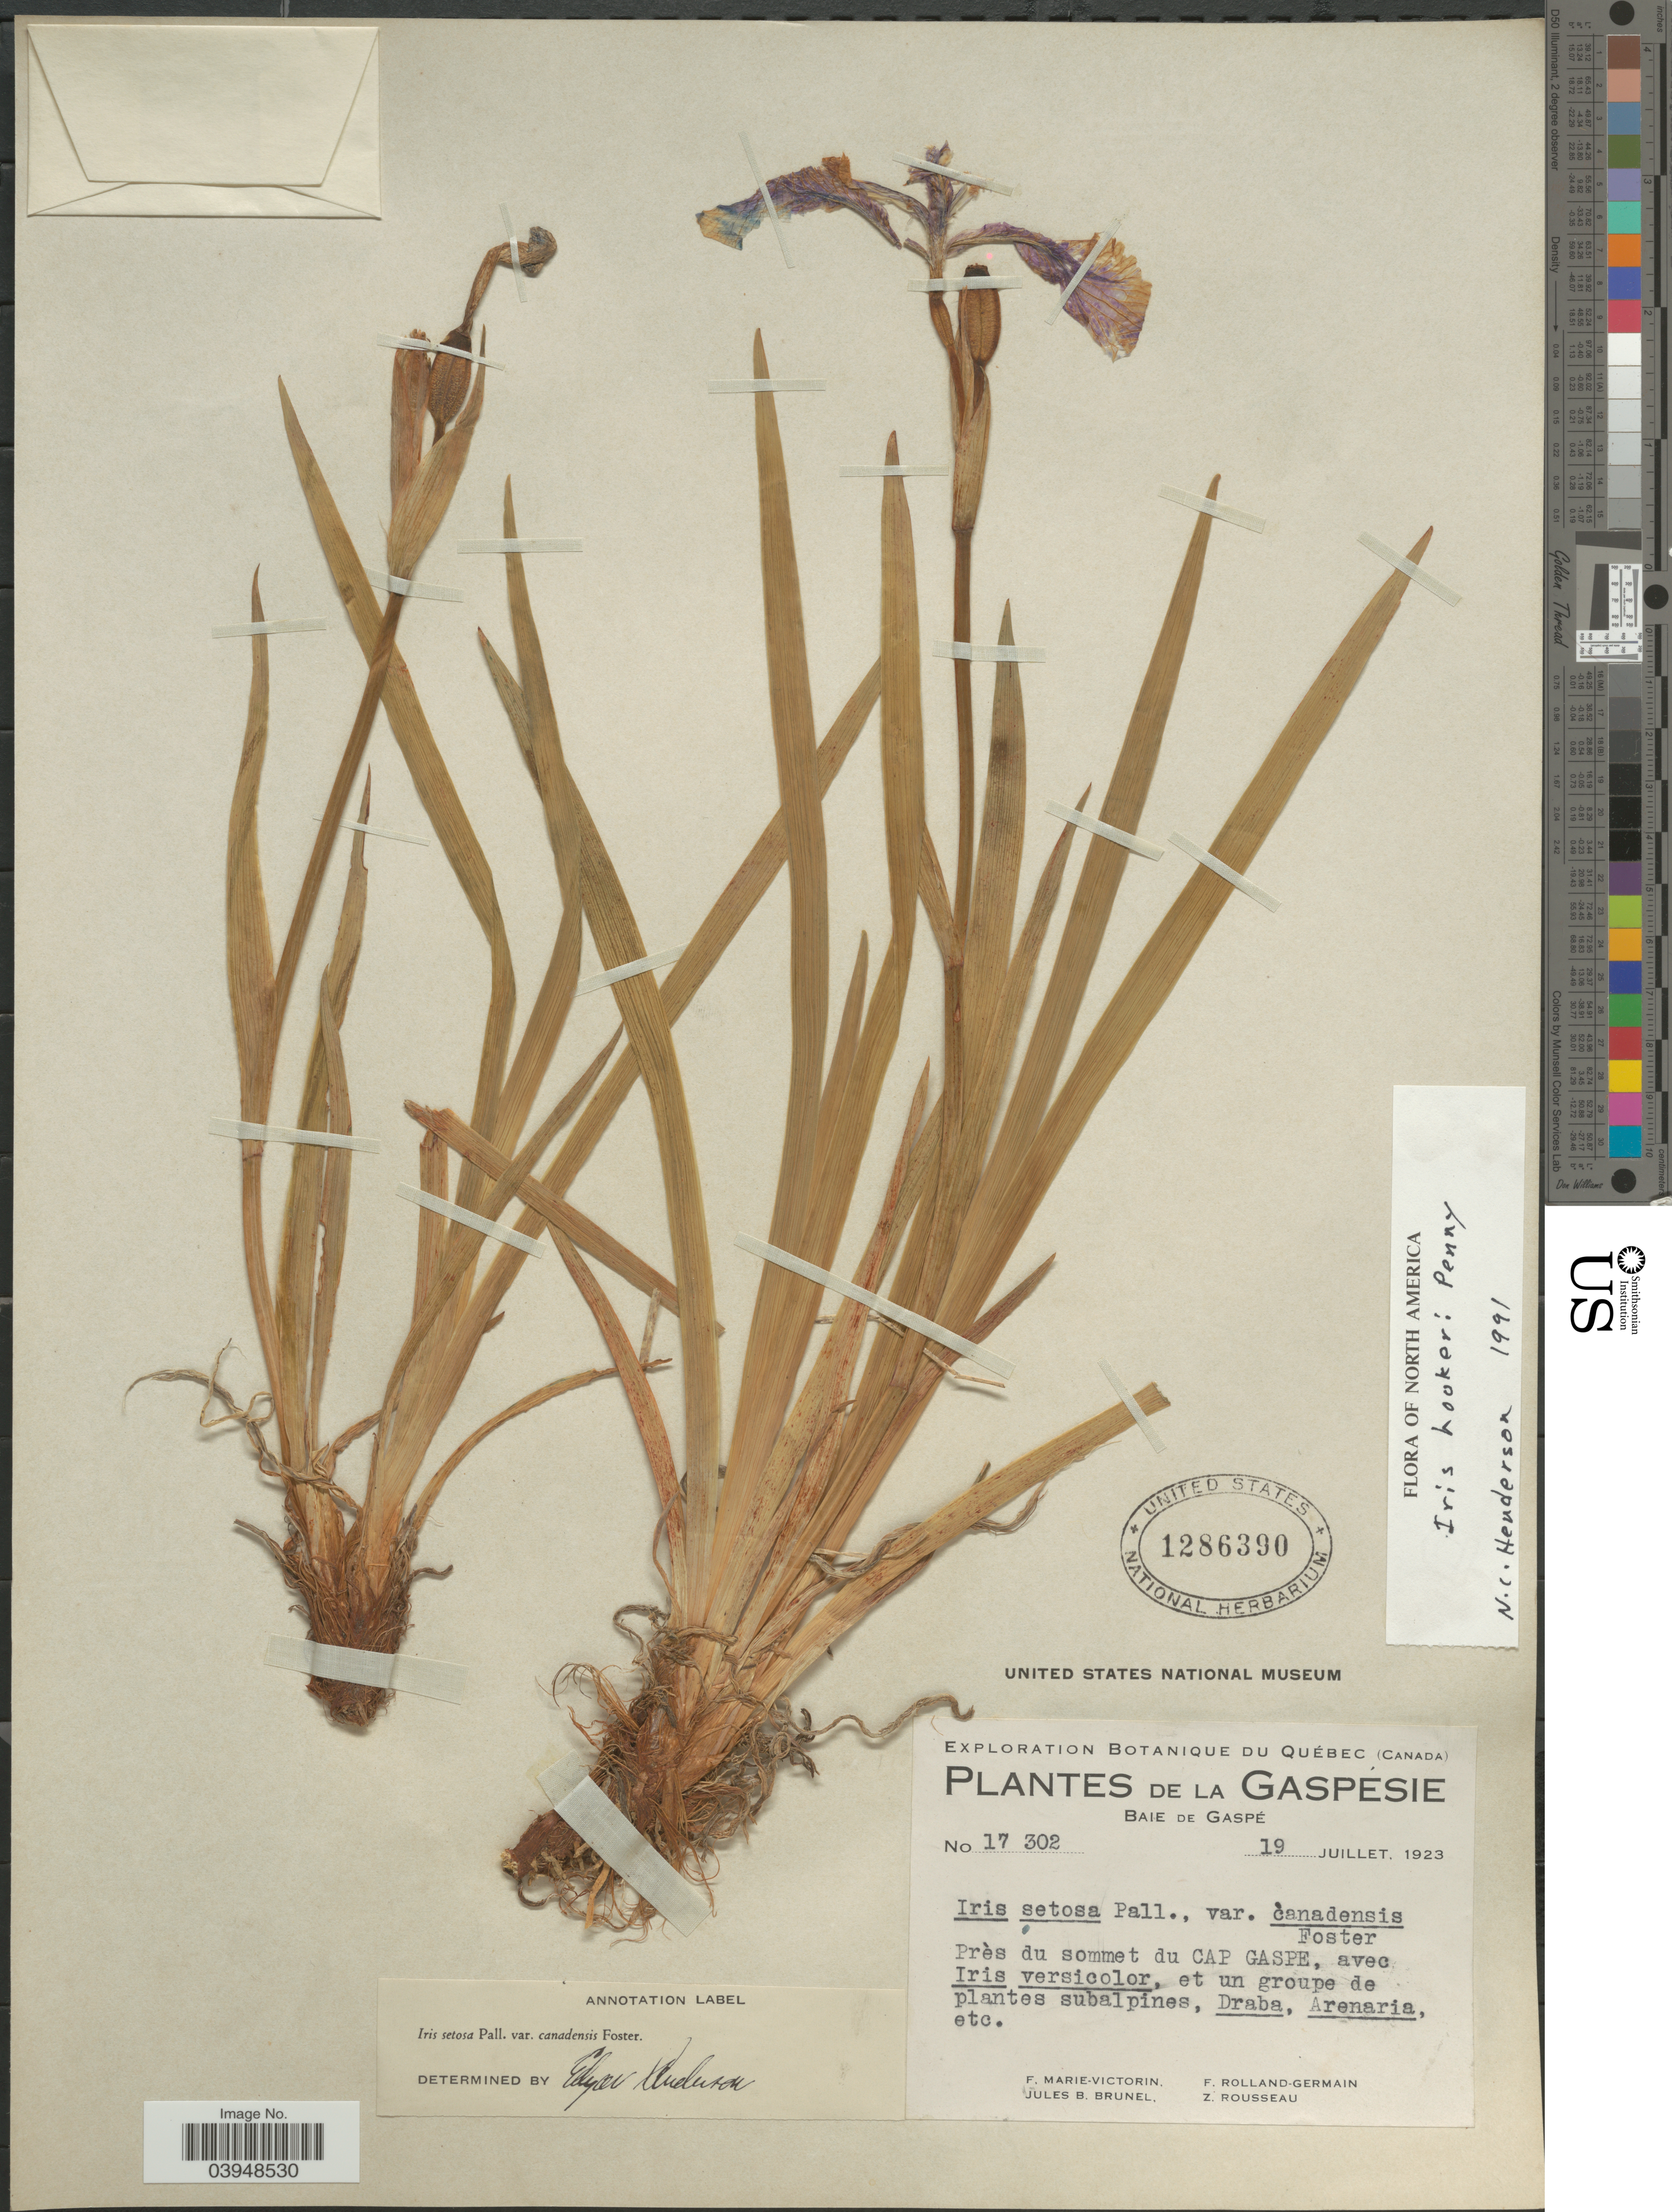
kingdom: Plantae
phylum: Tracheophyta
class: Liliopsida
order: Asparagales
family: Iridaceae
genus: Iris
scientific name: Iris hookeri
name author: Penny ex G. Don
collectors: F. Marie-Victorin, J. Brunel, F. Rolland-Germain & Z. Rousseau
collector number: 17302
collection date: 1923-07-19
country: Canada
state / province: Quebec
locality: Gaspésie. Baie de Gaspé. Près du sommet du Cap Gaspe.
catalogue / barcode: US 1286390